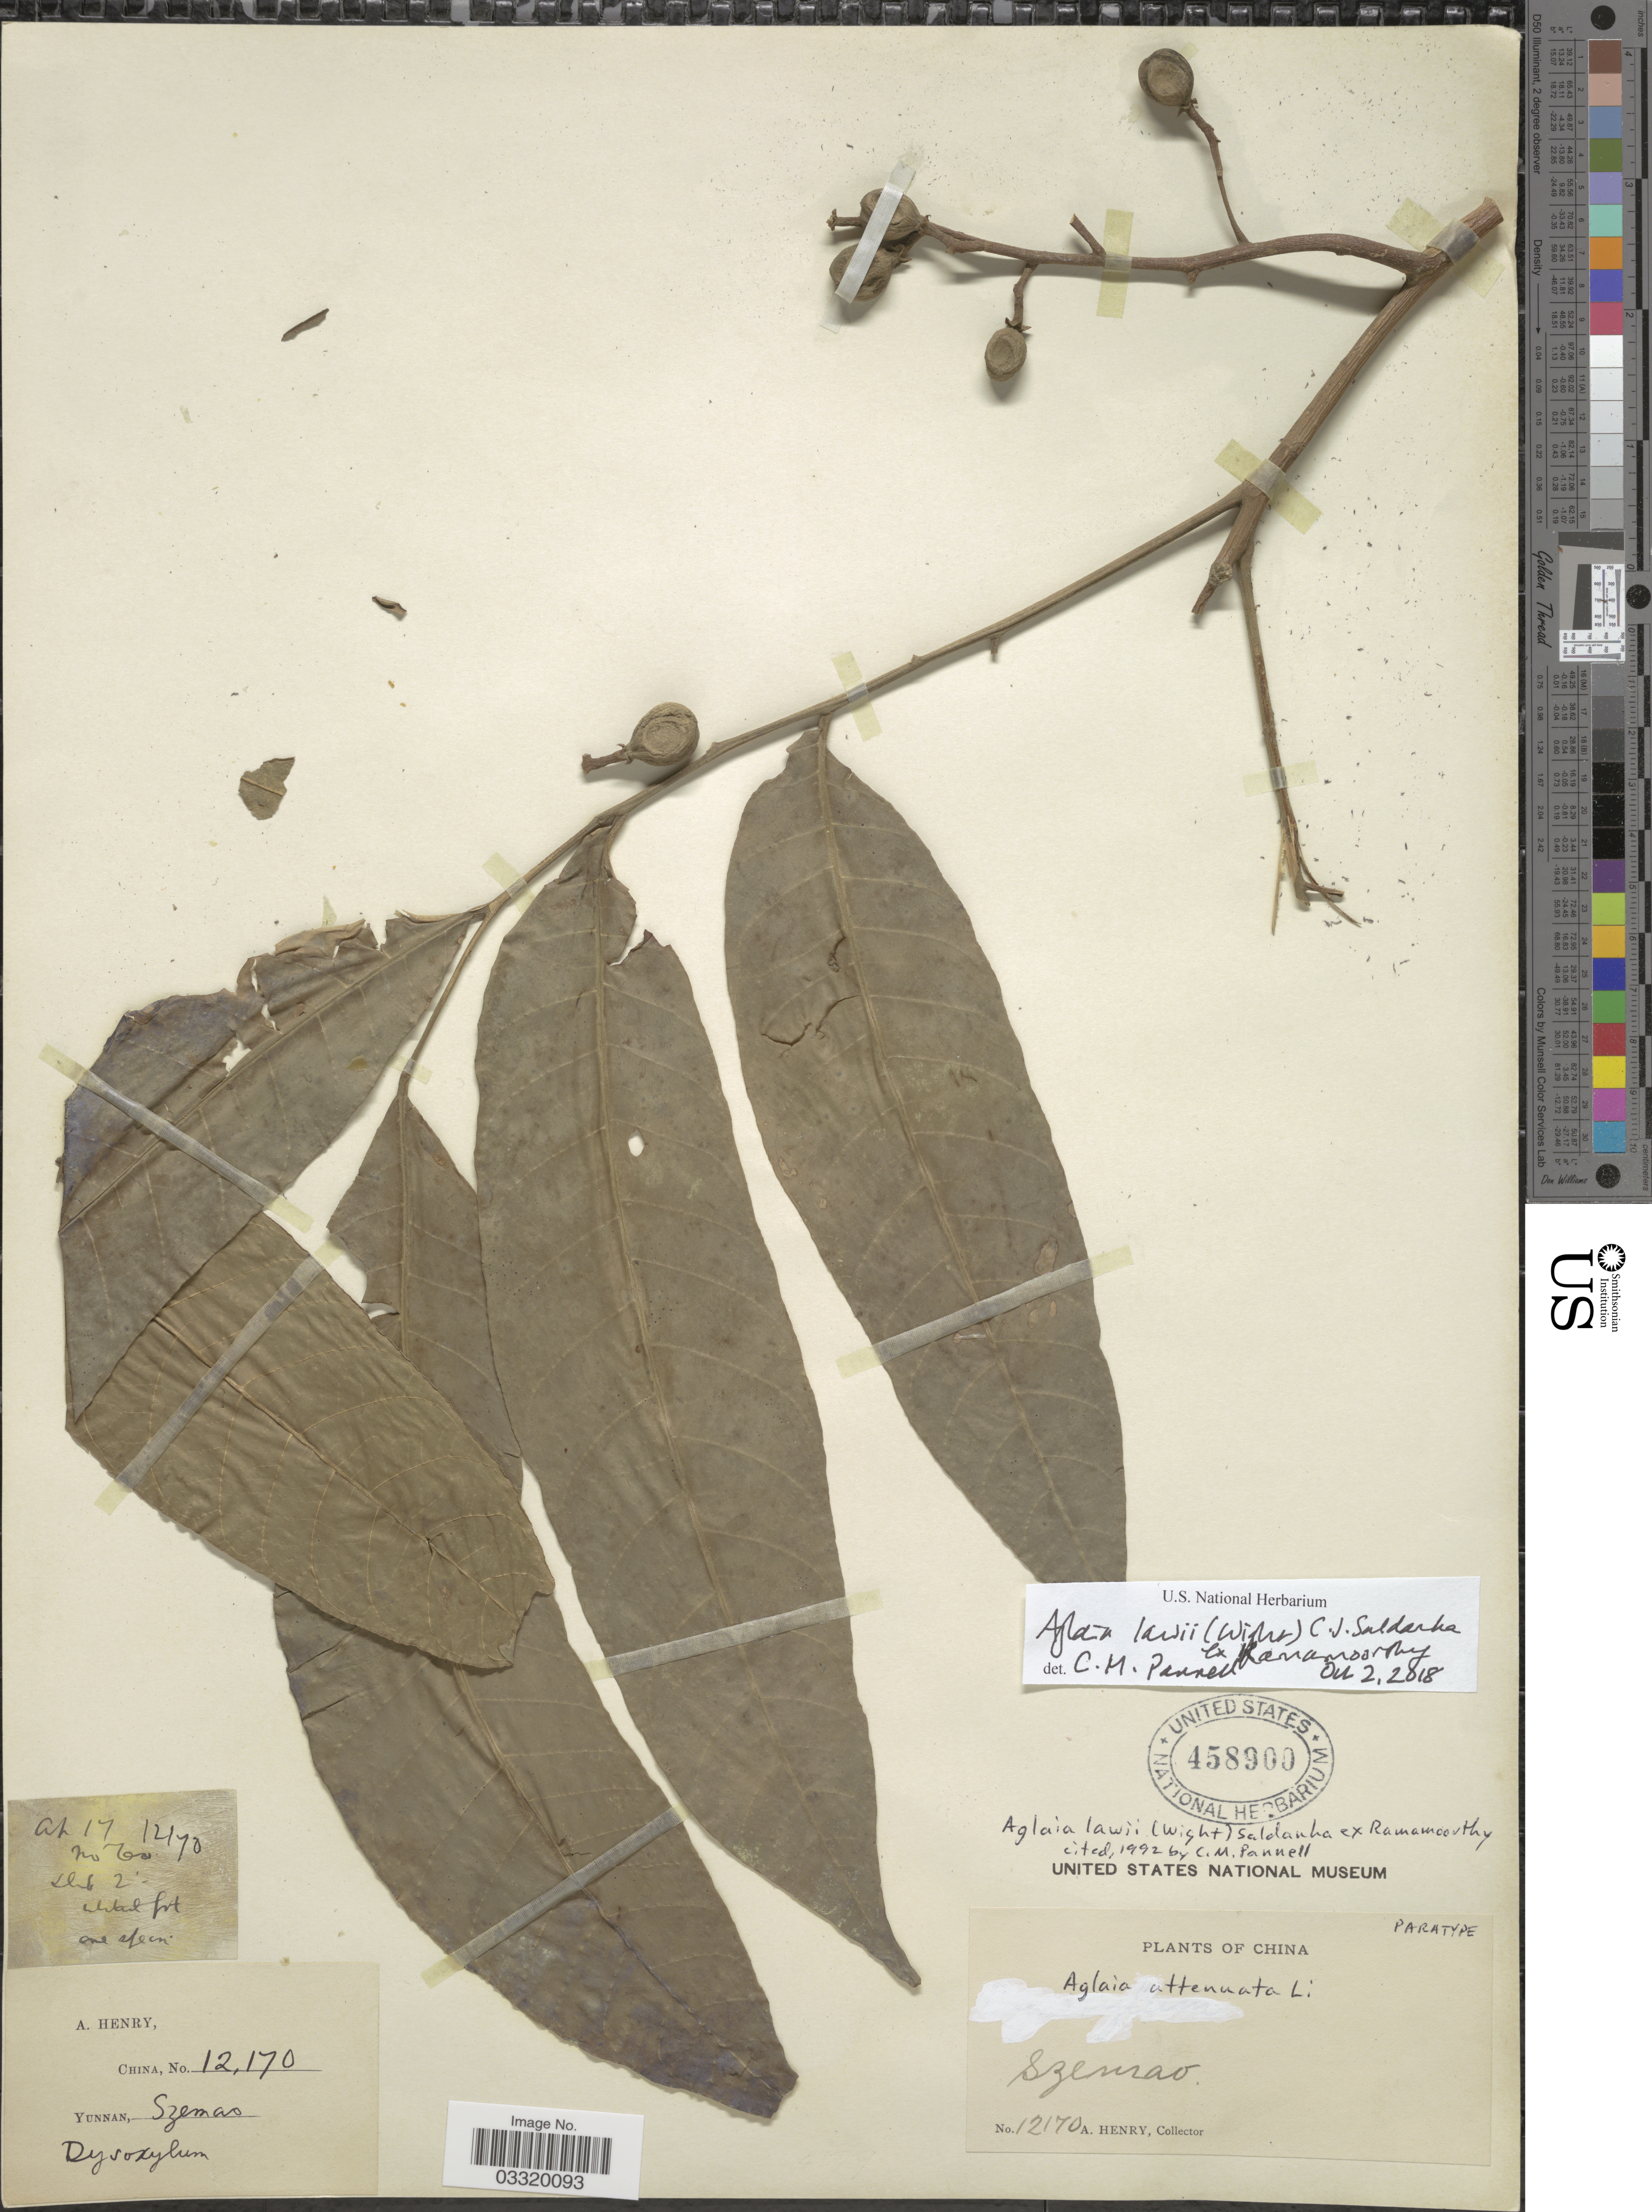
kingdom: Plantae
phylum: Tracheophyta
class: Magnoliopsida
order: Sapindales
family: Meliaceae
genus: Aglaia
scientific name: Aglaia lawii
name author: (Wight) C.J. Saldanha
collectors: A. Henry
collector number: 12170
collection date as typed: Transcribed d/m/y: /4/17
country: China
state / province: Yunnan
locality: Szemao.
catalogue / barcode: US 458900